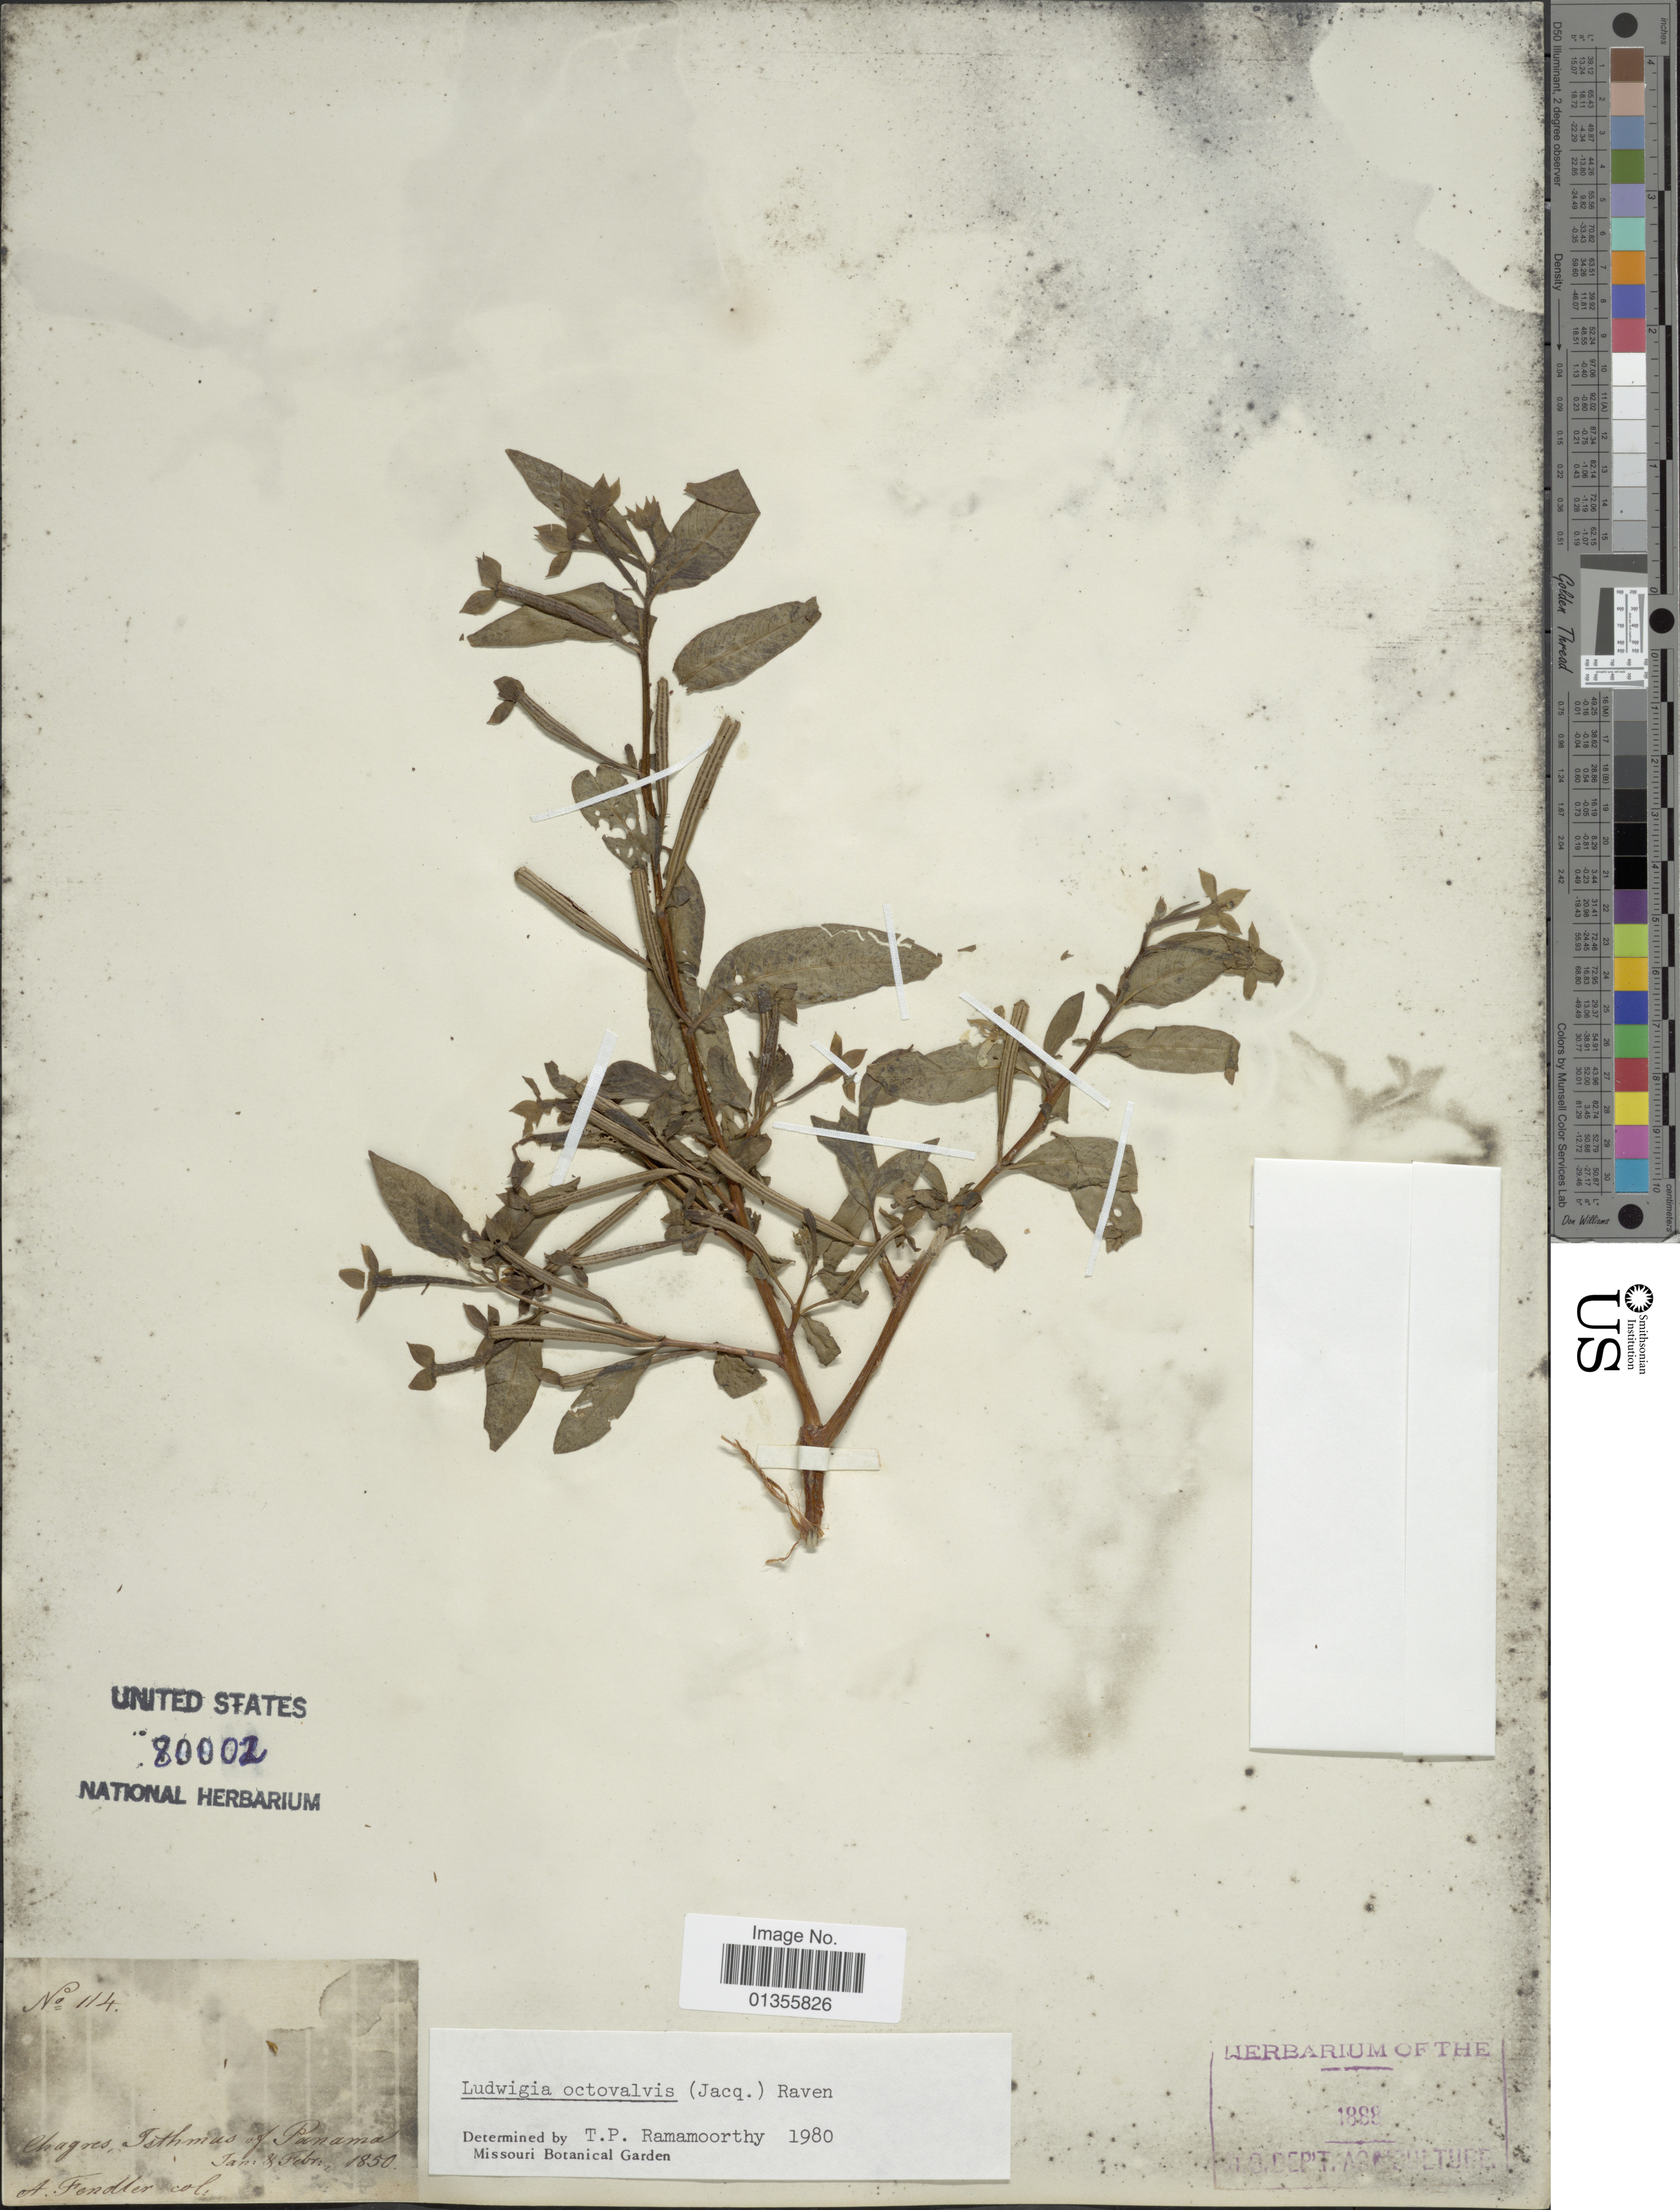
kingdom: Plantae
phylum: Tracheophyta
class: Magnoliopsida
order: Myrtales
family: Onagraceae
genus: Ludwigia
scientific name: Ludwigia octovalvis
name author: (Jacq.) P.H. Raven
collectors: A. Fendler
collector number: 114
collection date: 1850-01/1850-02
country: Panama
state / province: Panamá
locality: Chagres, Isthmus of Panama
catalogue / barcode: US 80002